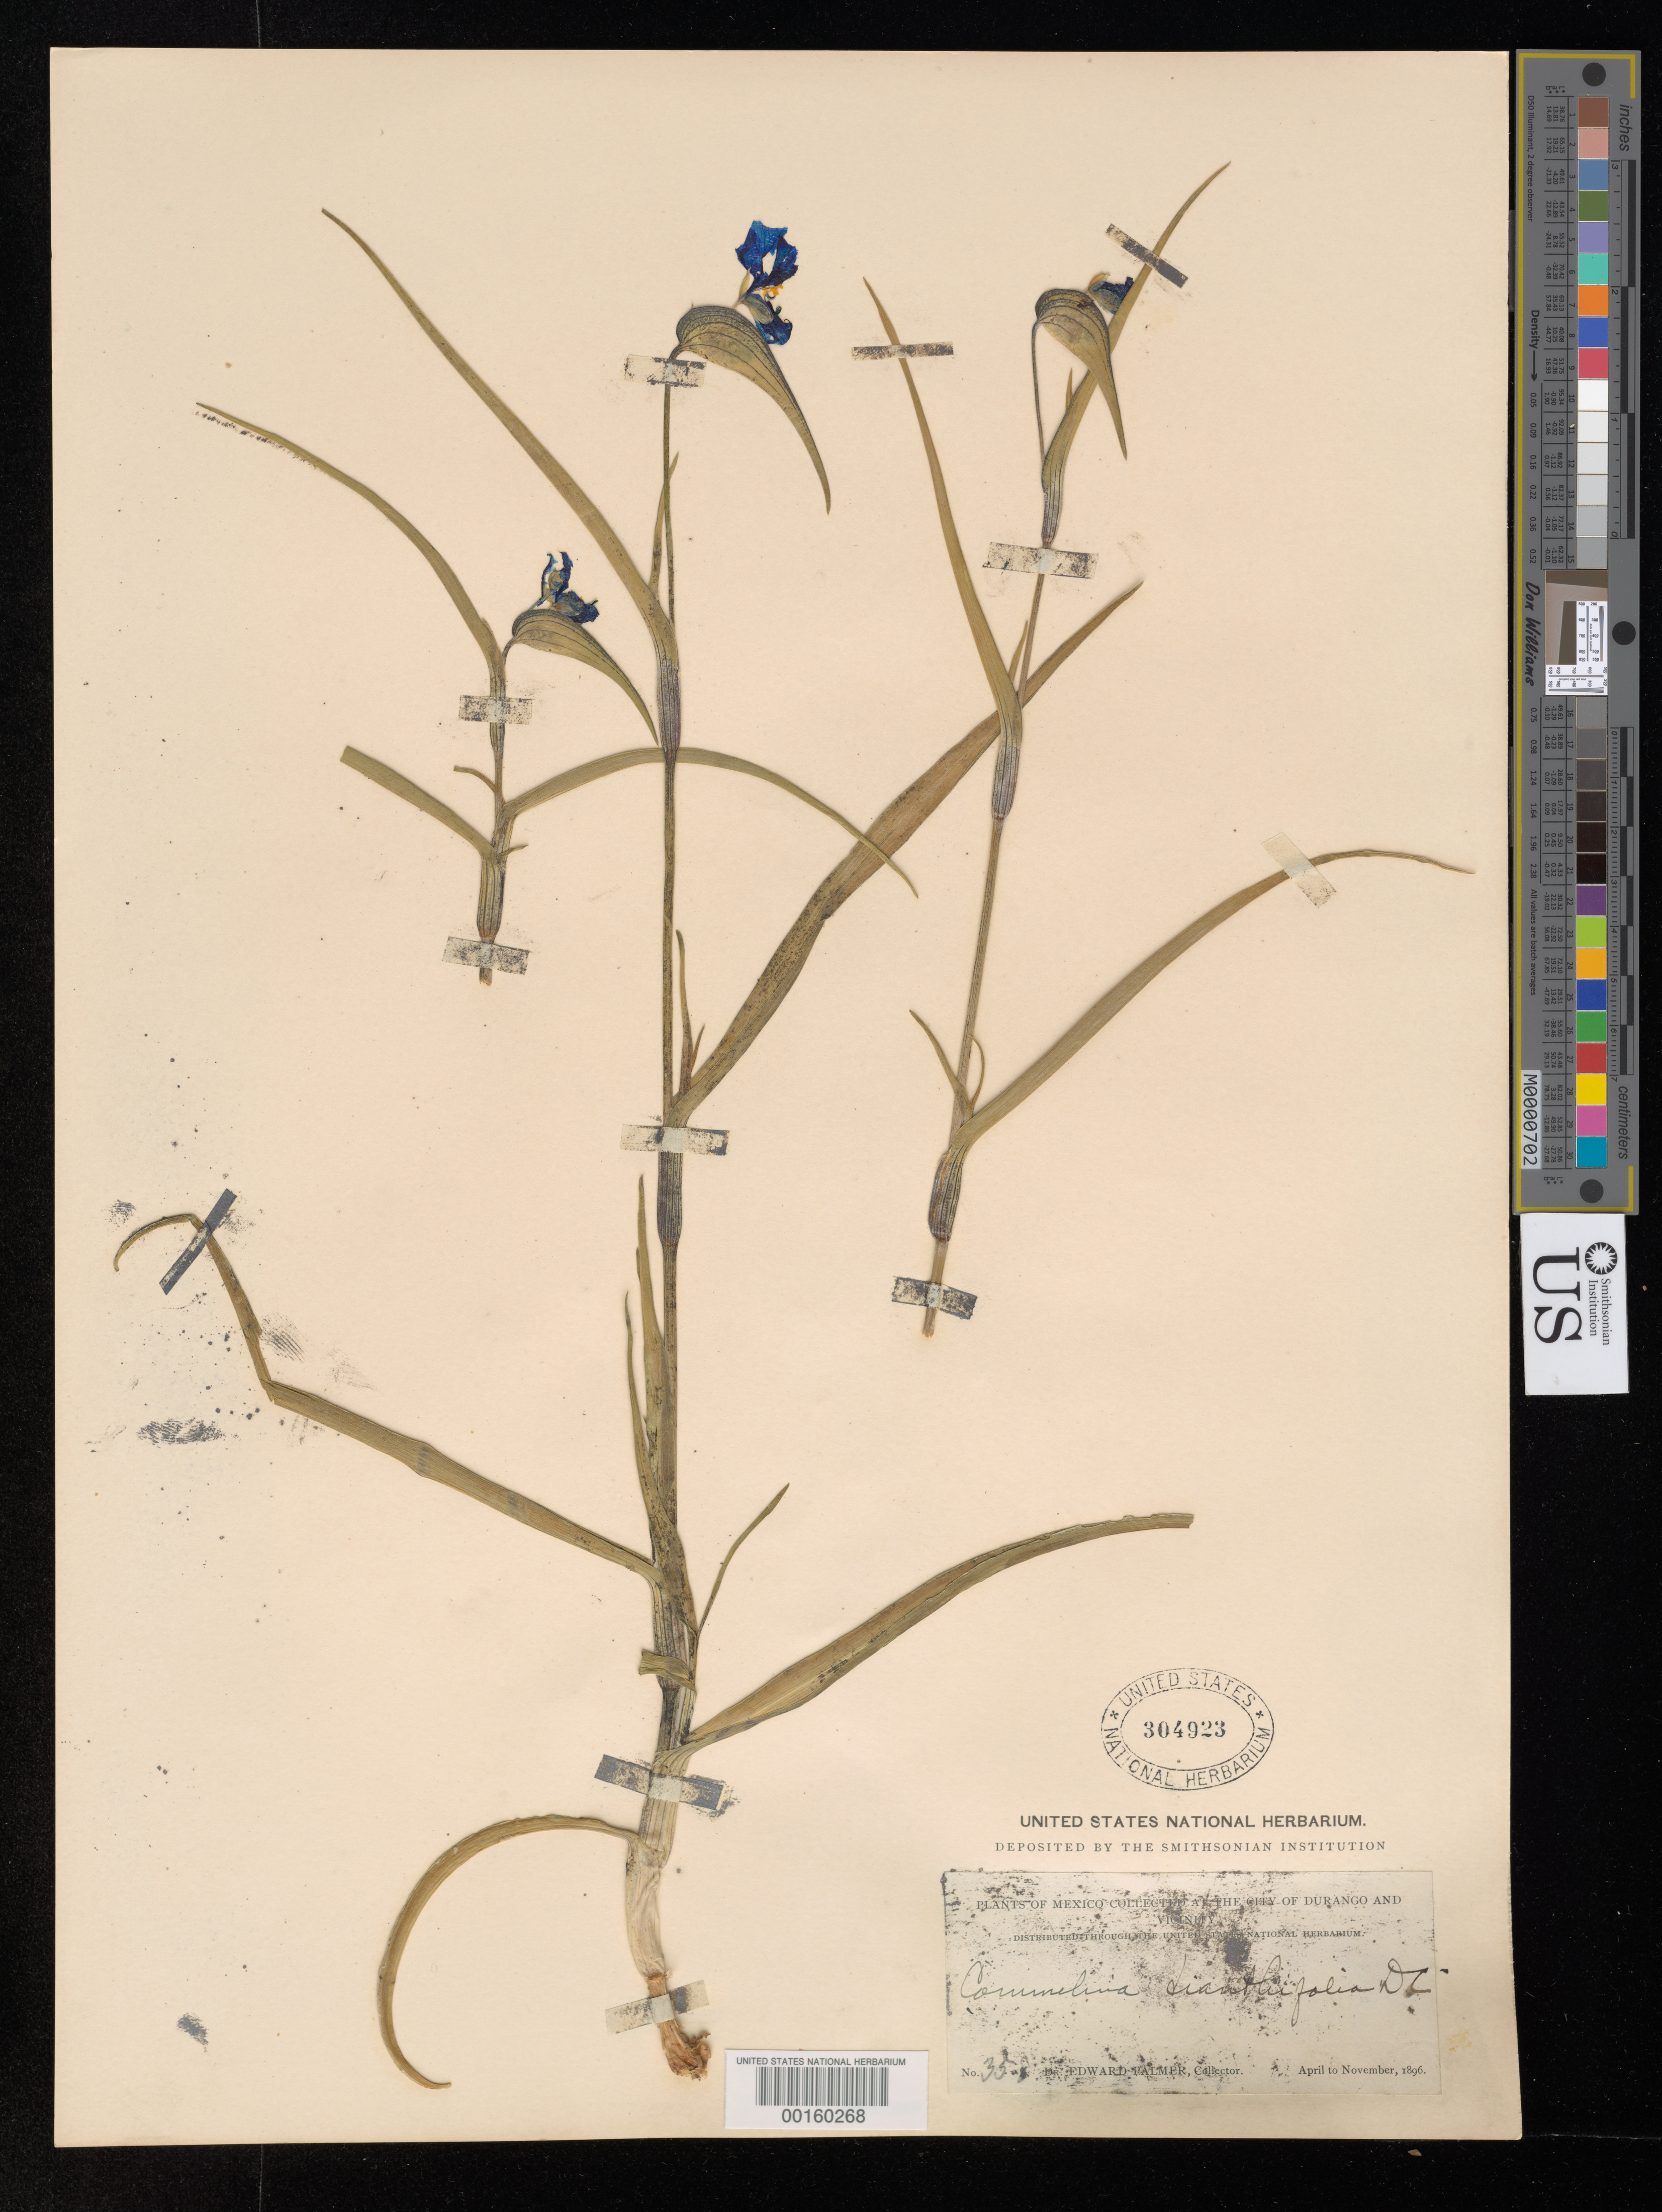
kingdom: Plantae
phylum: Tracheophyta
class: Liliopsida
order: Commelinales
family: Commelinaceae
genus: Commelina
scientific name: Commelina dianthifolia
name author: Redouté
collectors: E. Palmer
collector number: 358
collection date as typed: Apr 1896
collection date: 1896-04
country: Mexico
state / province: Durango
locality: Durango and surrounding areas.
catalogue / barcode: US 304923